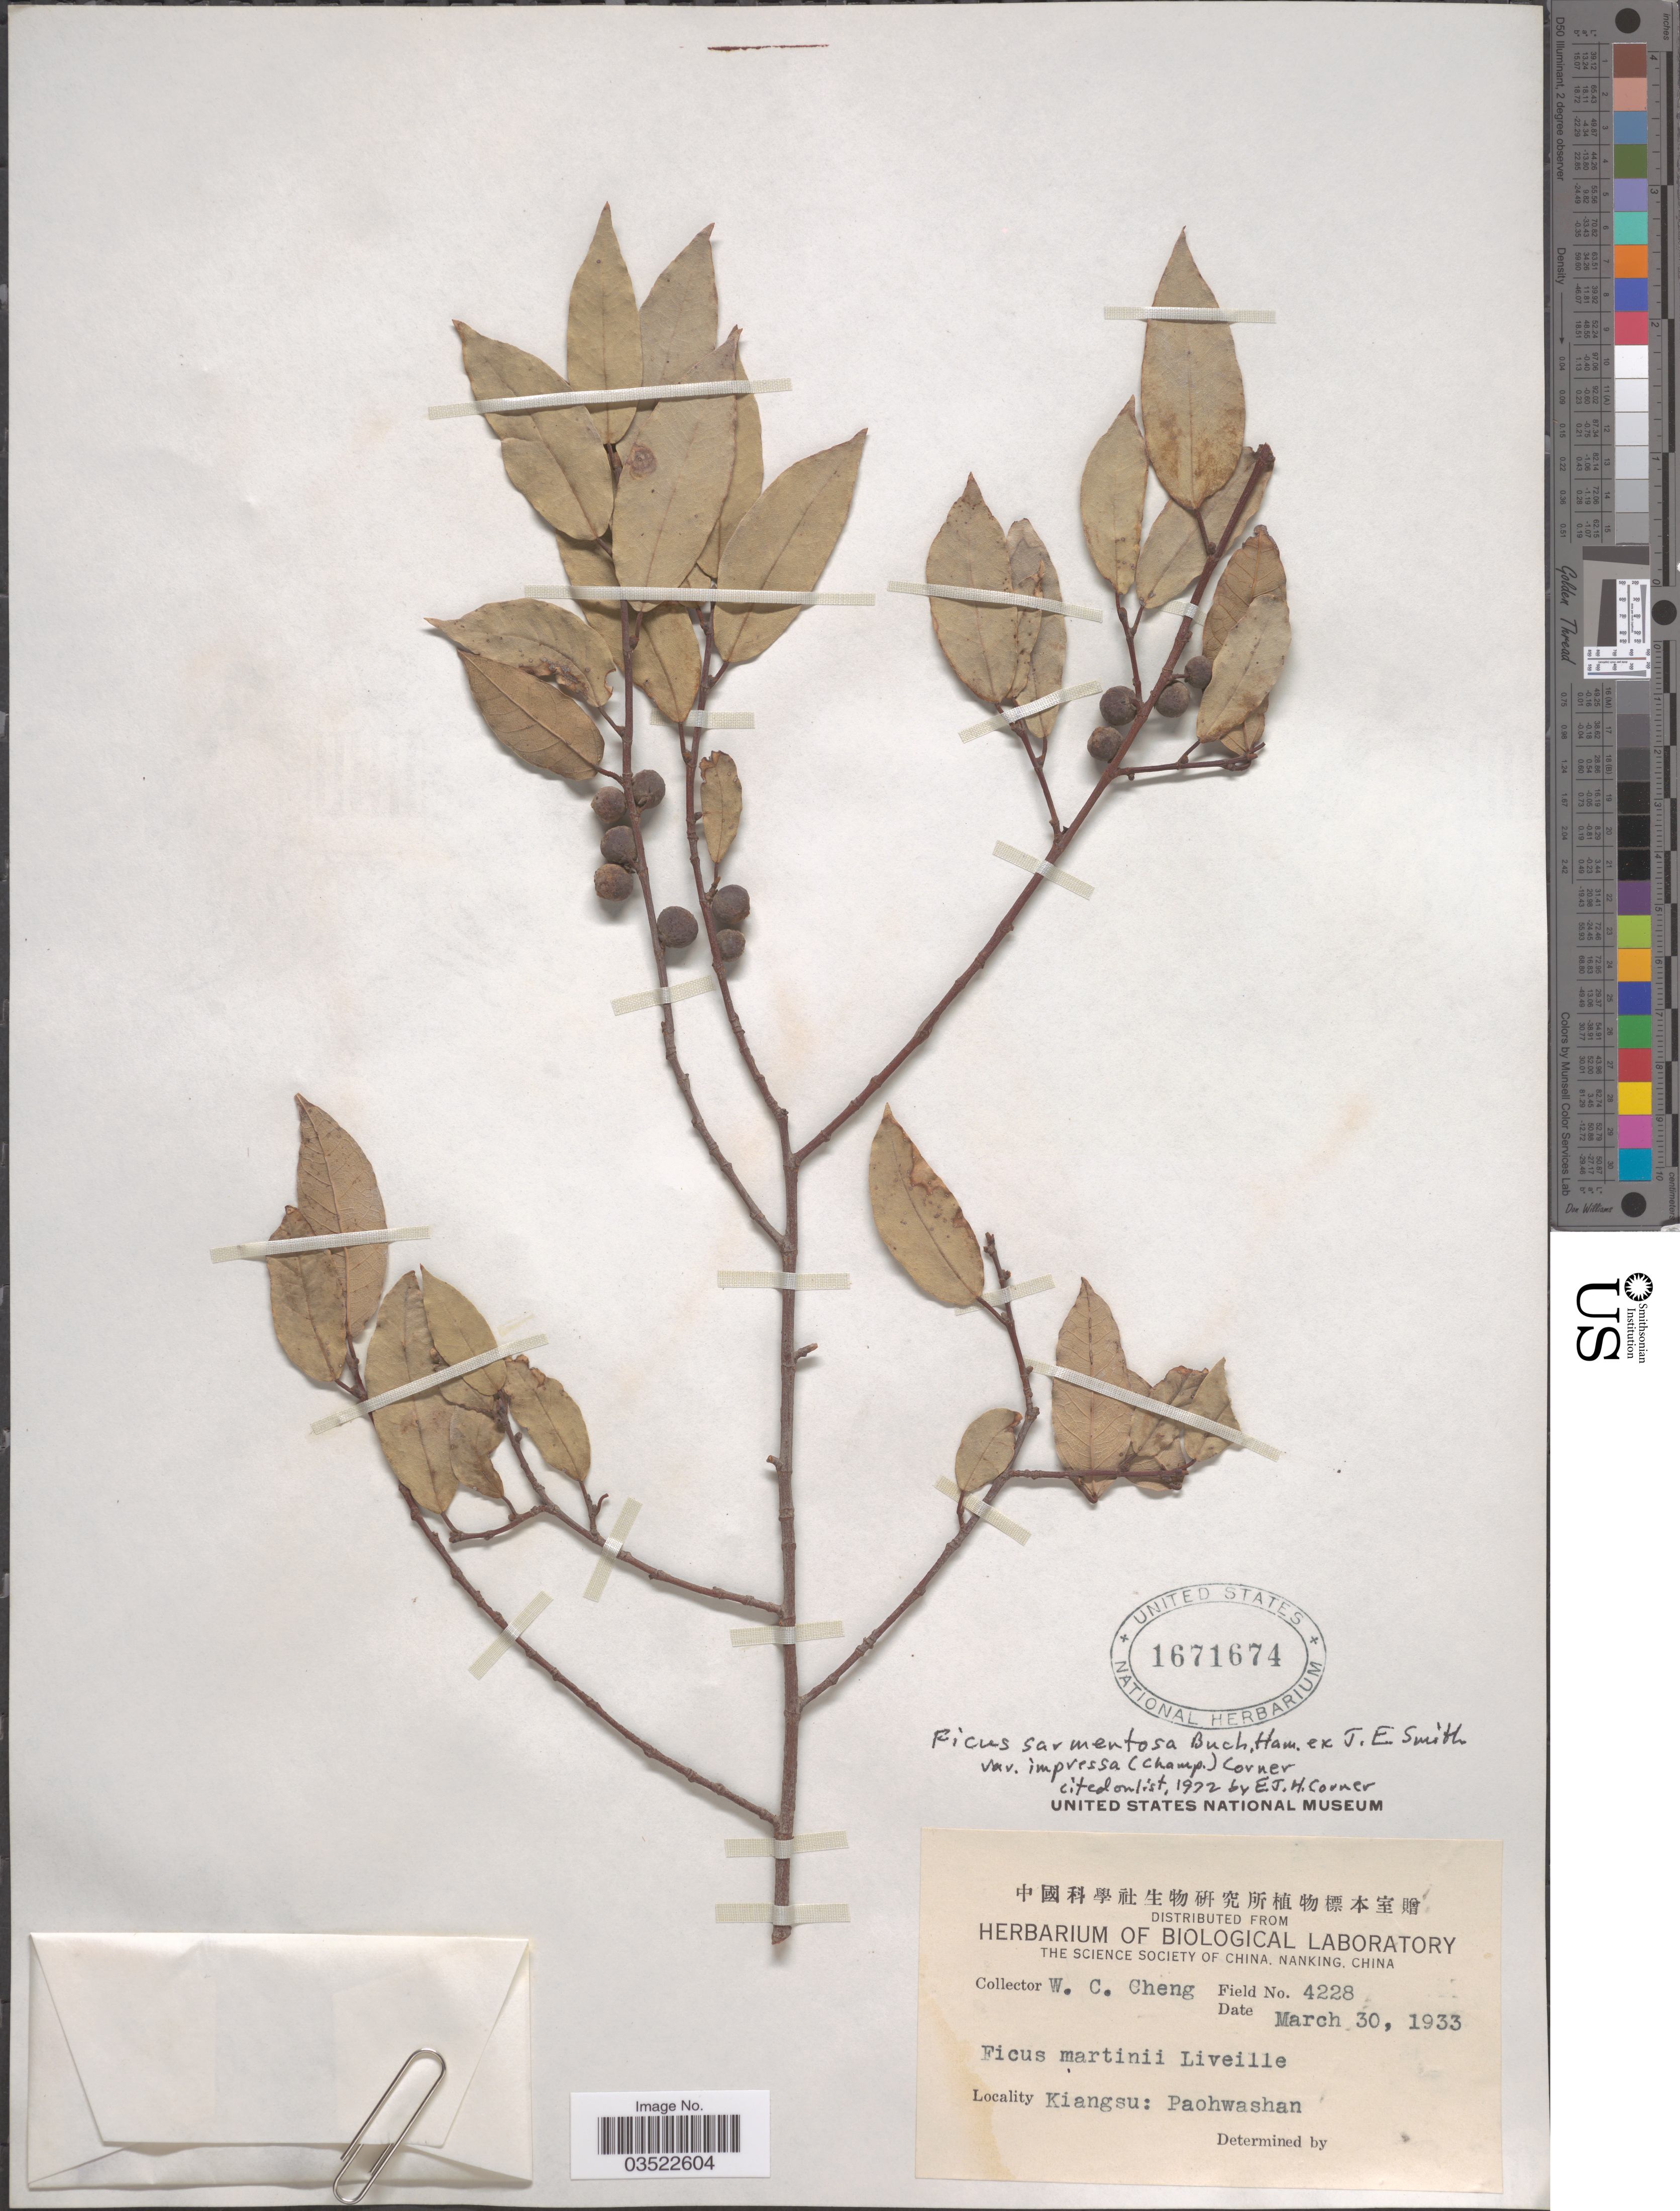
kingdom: Plantae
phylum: Tracheophyta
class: Magnoliopsida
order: Rosales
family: Moraceae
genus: Ficus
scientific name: Ficus sarmentosa var. impressa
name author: (Champ. ex Benth.) Corner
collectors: W. C. Cheng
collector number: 4228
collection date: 1933-03-30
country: China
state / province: Jiangsu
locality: Kiangsu: Paohwashan.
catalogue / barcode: US 1671674